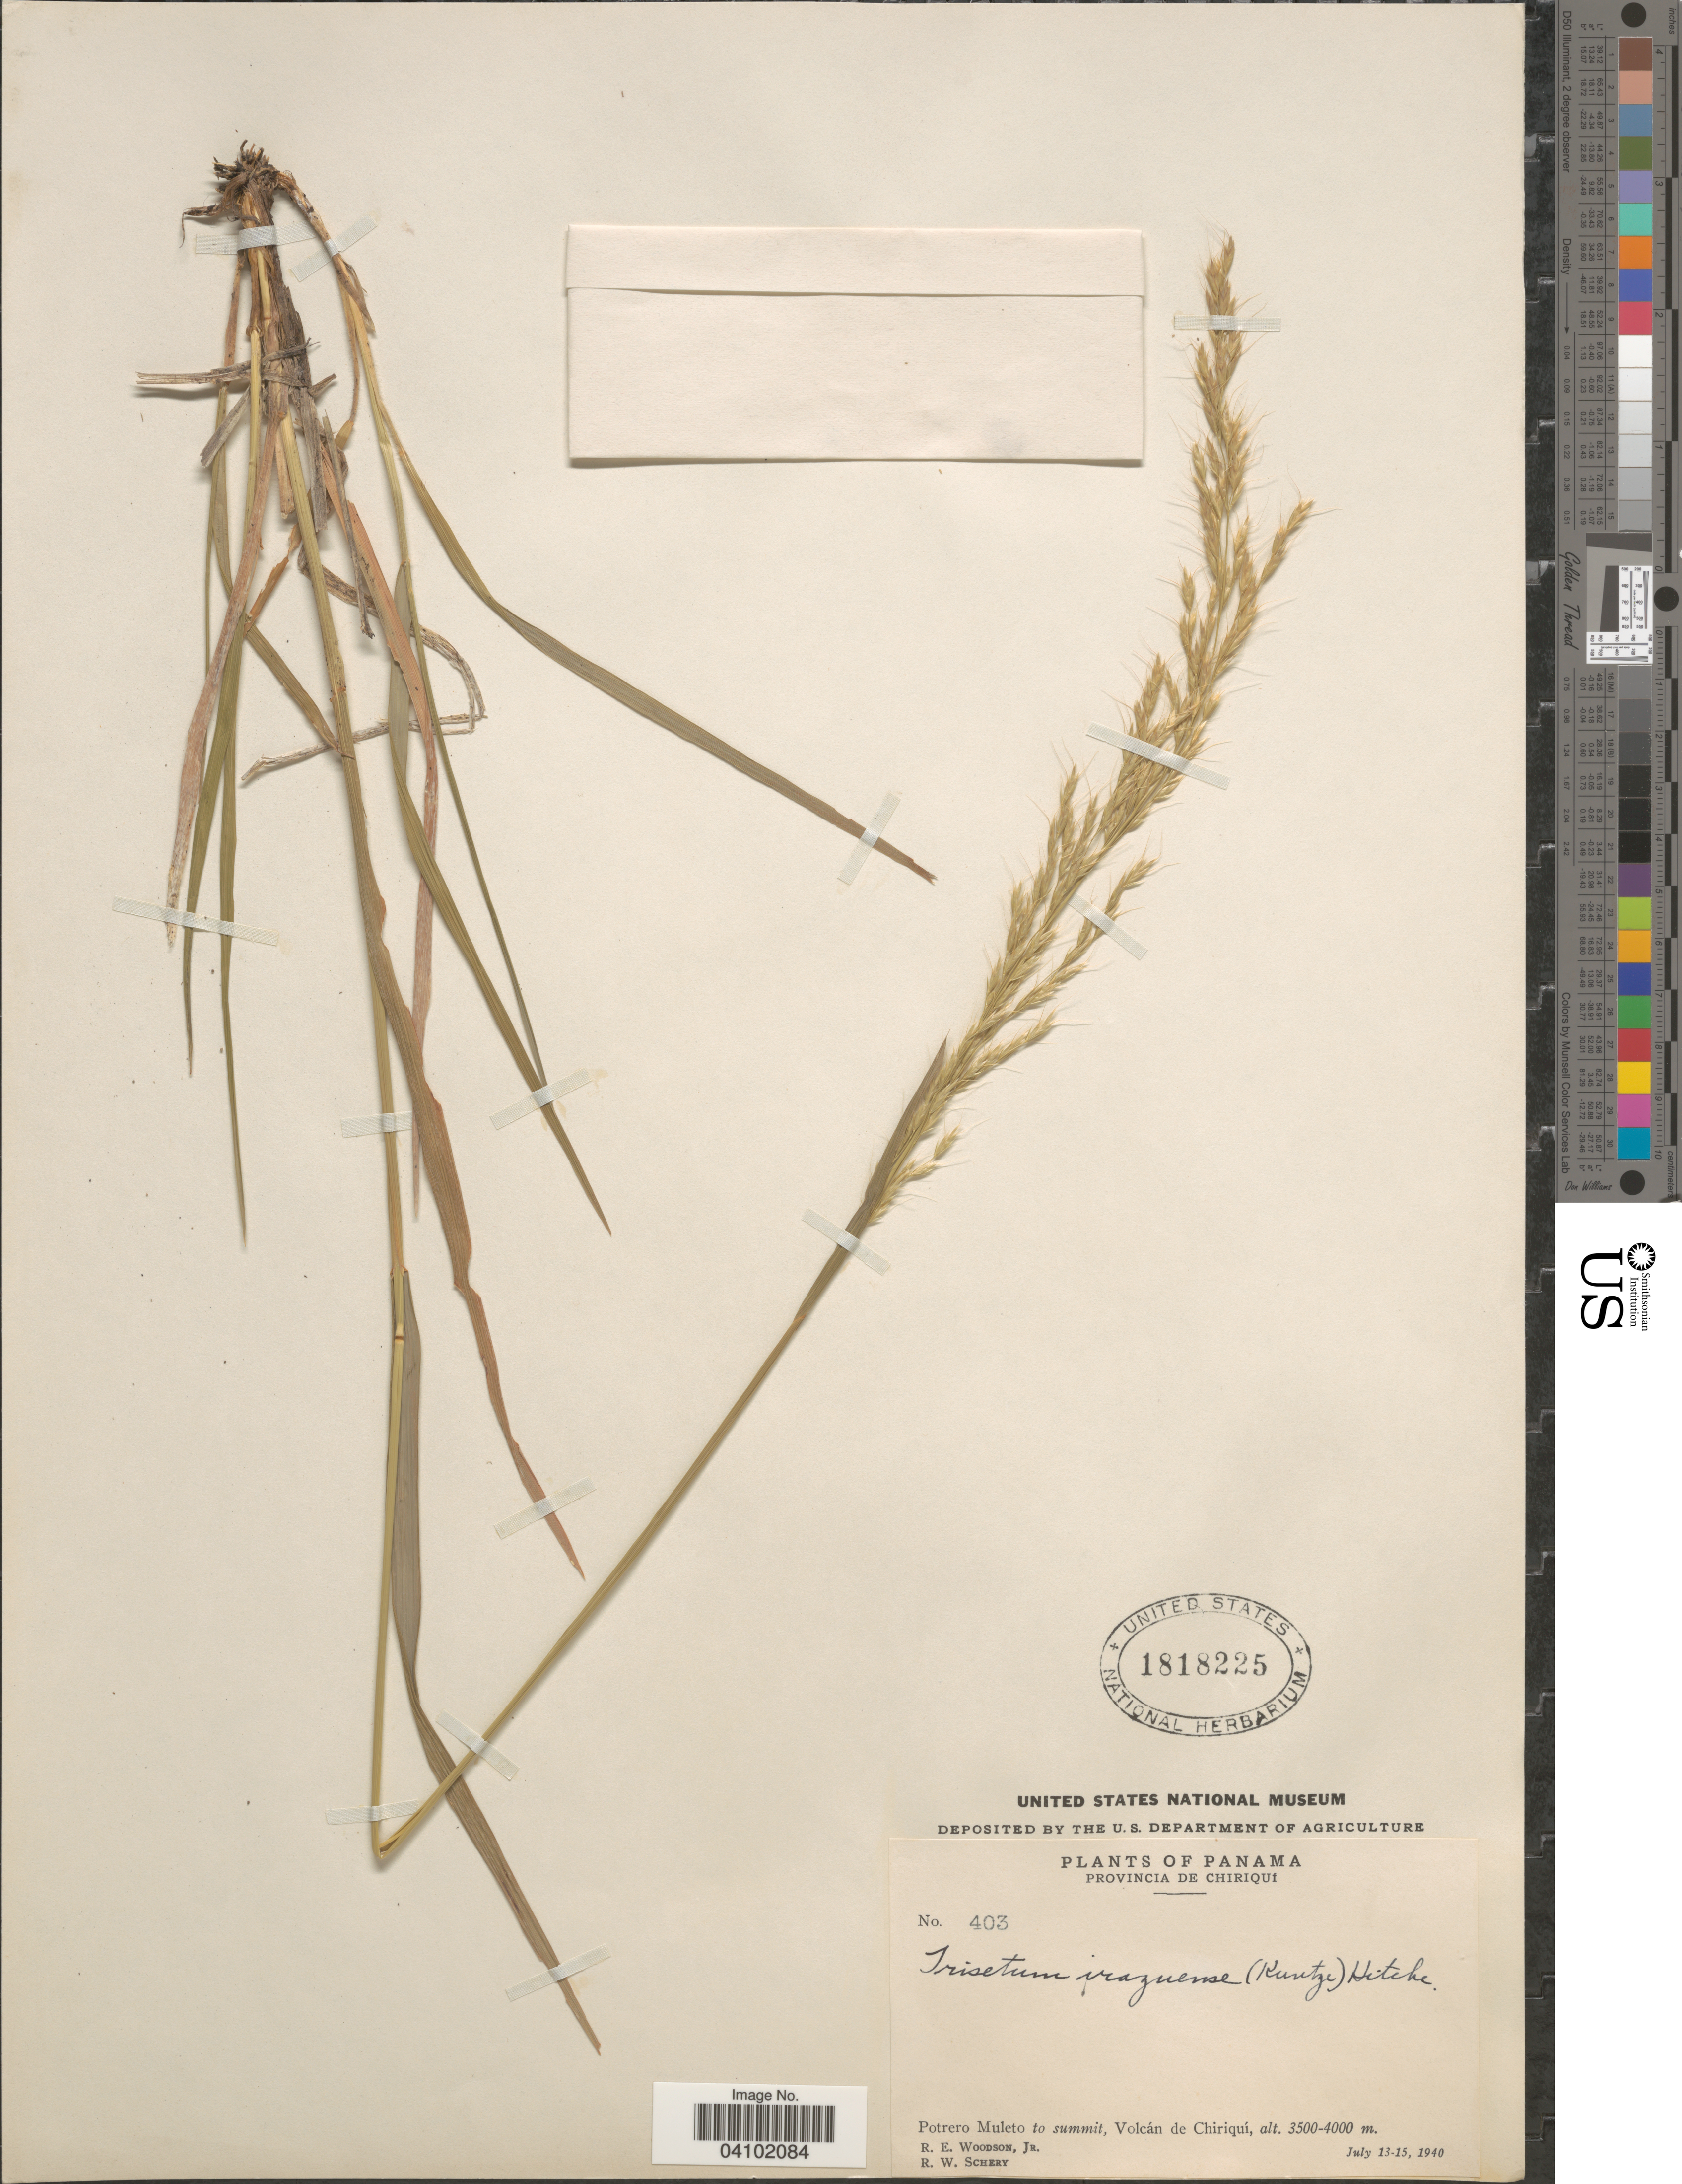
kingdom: Plantae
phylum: Tracheophyta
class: Liliopsida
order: Poales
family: Poaceae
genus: Peyritschia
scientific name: Peyritschia irazuensis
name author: (Kuntze) P.M. Peterson et al.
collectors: R. E. Woodson & R. W. Schery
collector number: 403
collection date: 1940-07-13/1940-07-15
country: Panama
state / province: Chiriqui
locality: Potrero Muleto to summit, Volcán de Chiriquí.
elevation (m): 3500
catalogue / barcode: US 1818225